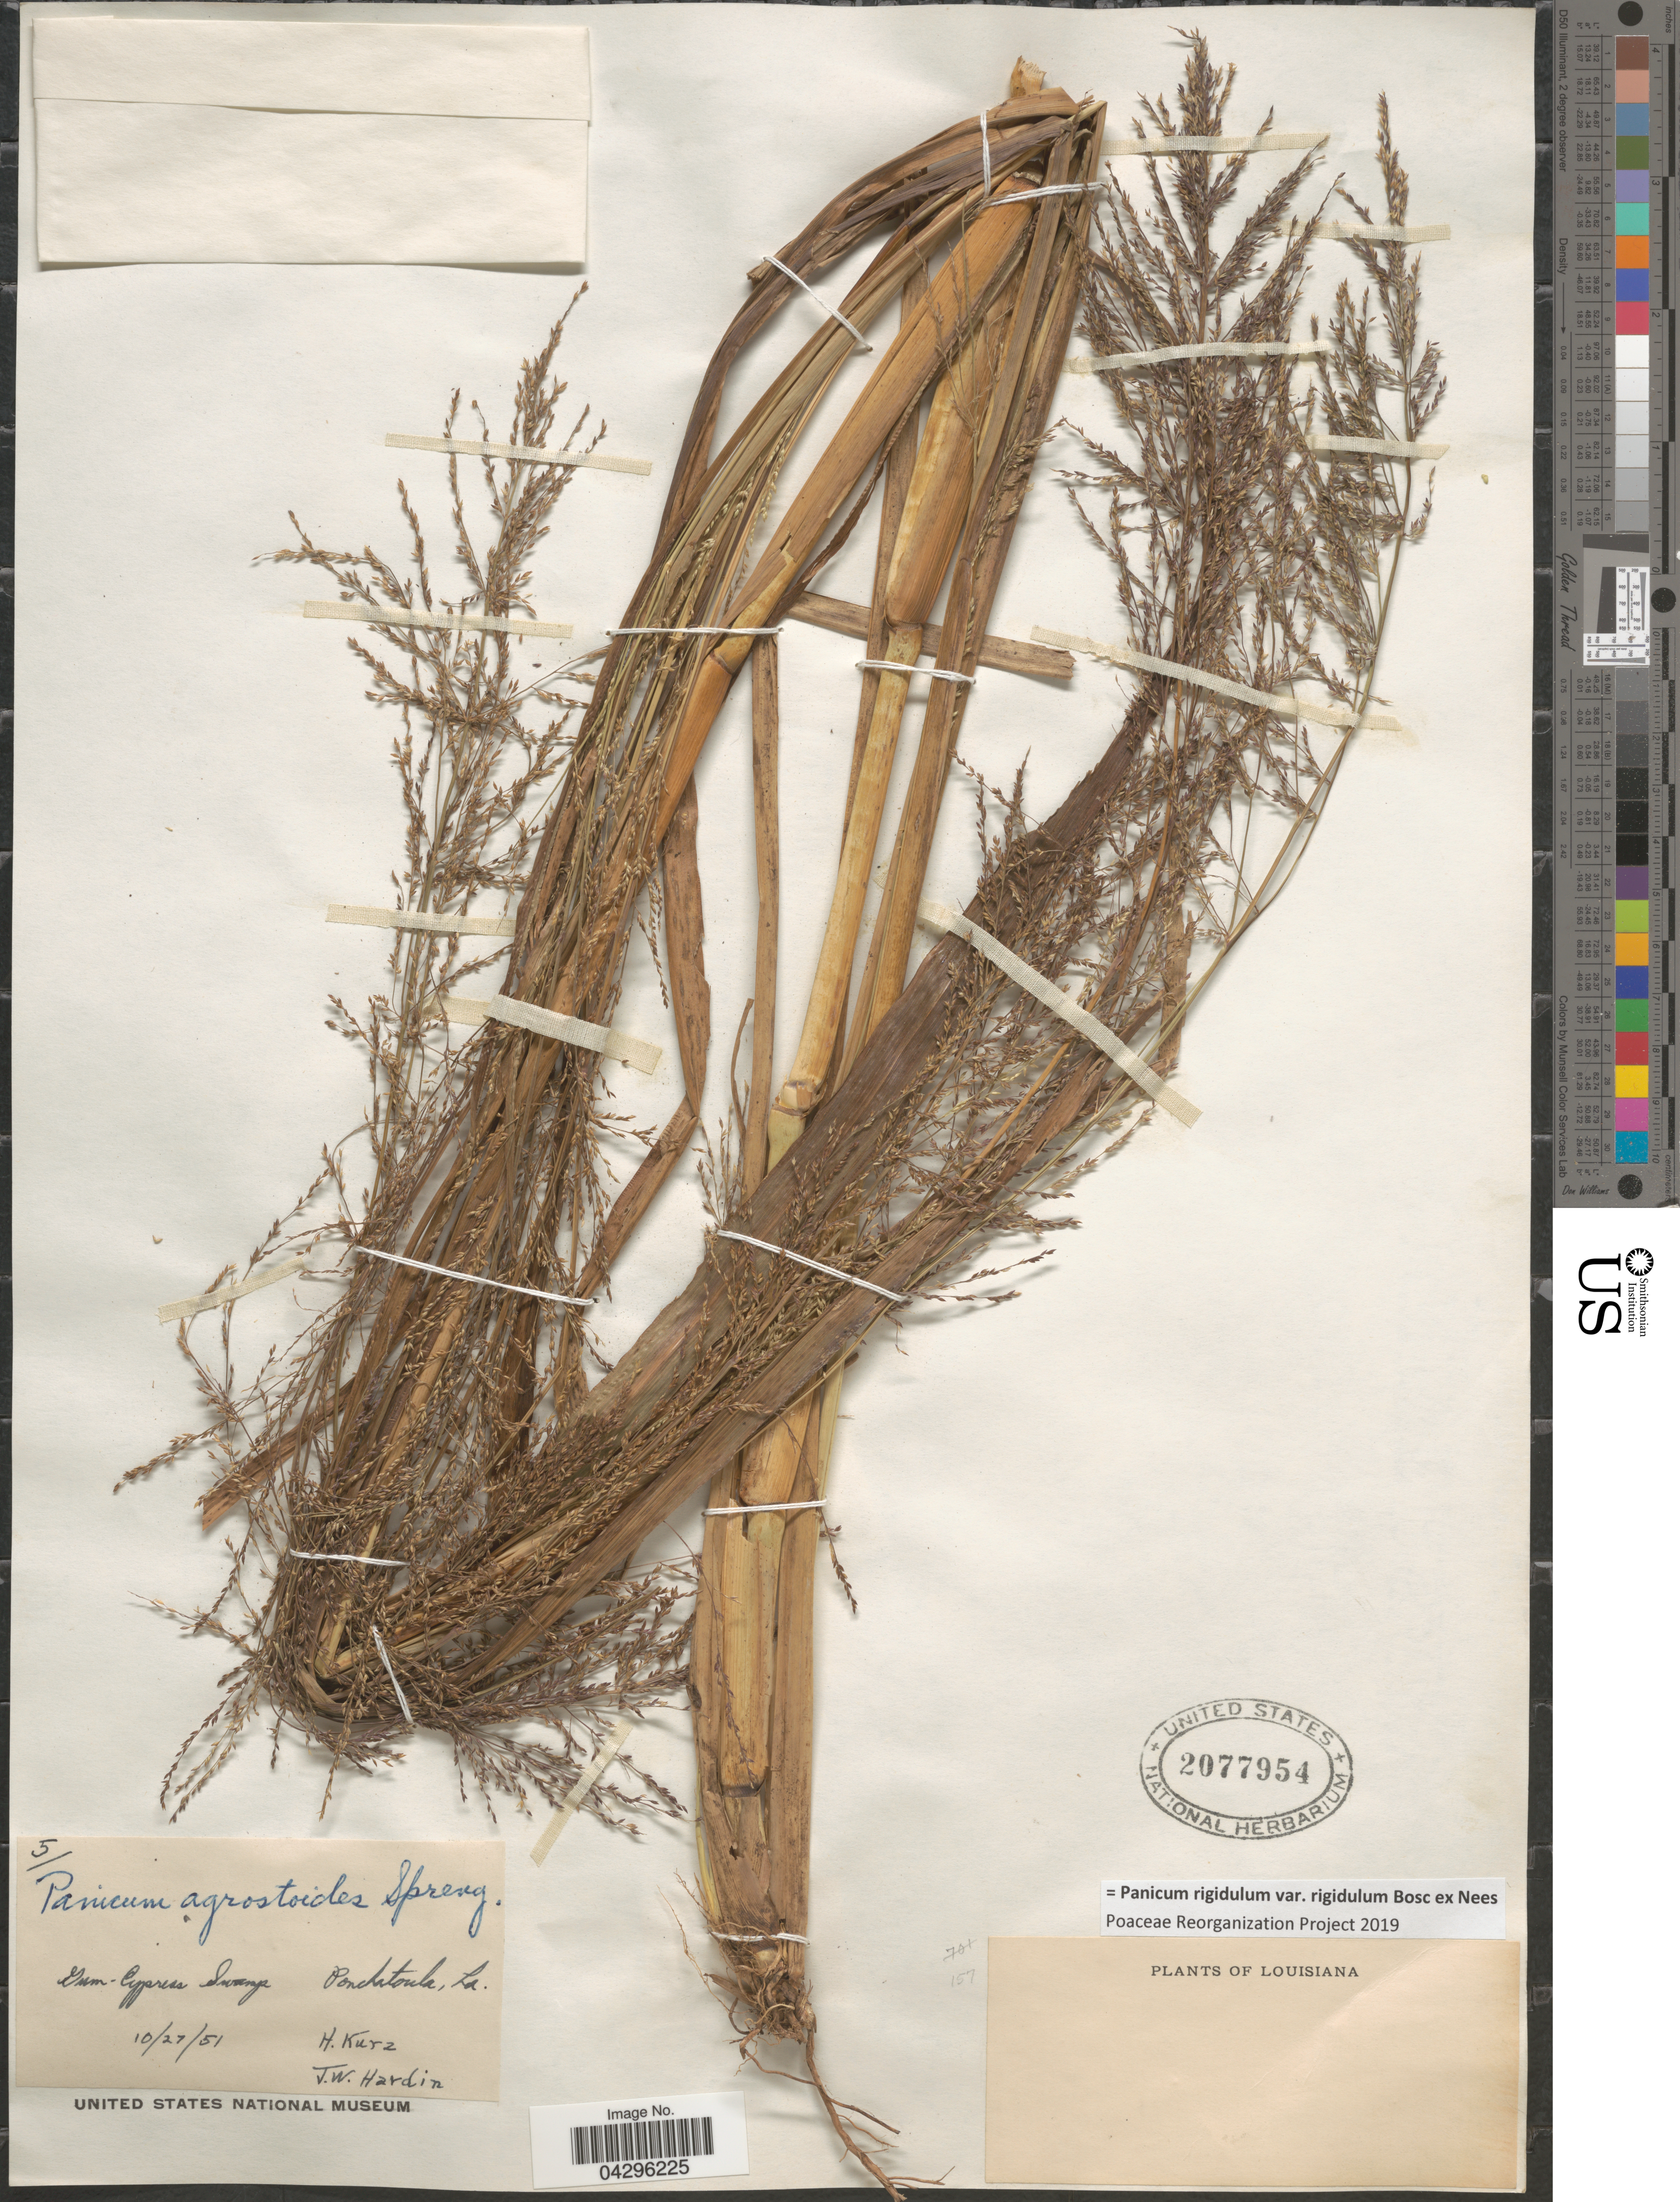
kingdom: Plantae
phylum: Tracheophyta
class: Liliopsida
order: Poales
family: Poaceae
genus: Panicum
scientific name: Panicum rigidulum var. rigidulum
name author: Bosc ex Nees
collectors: H. Kurz & J. Hardin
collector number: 5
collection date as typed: Transcribed d/m/y: 27/10/51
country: United States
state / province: Louisiana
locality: Gum-Cypress Swamp. Ponchatoula.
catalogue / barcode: US 2077954